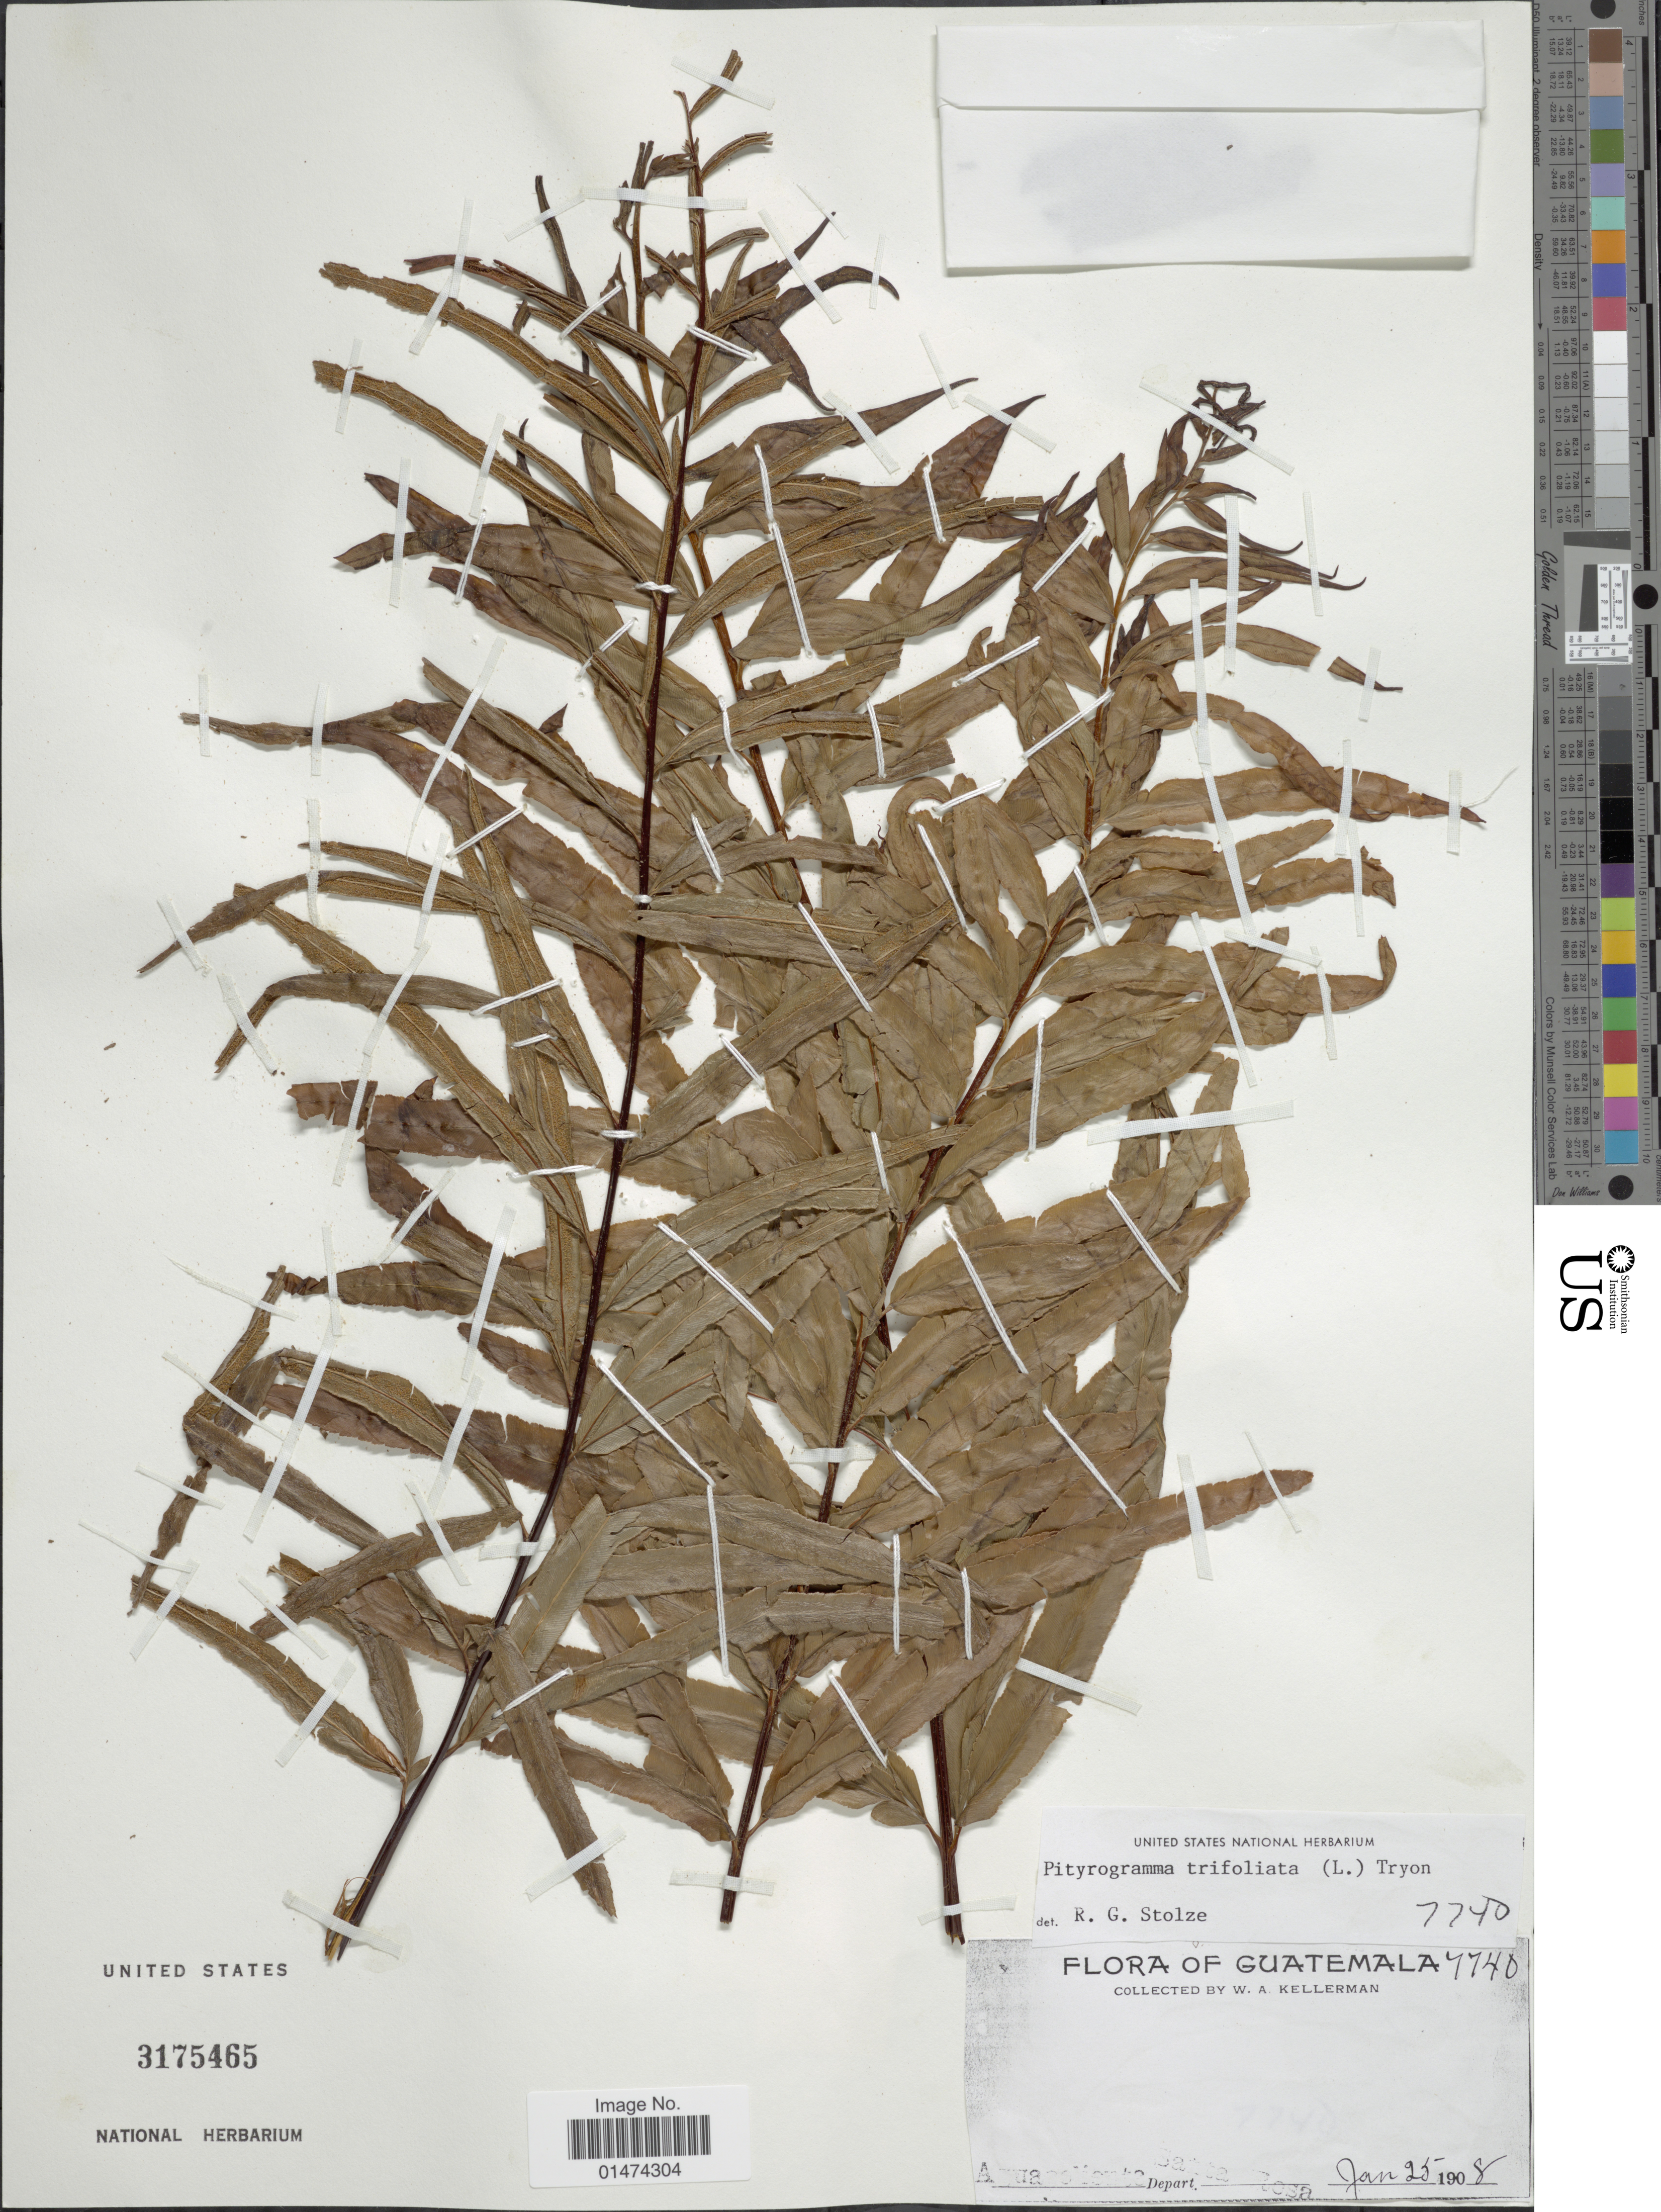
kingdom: Plantae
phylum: Tracheophyta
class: Polypodiopsida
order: Polypodiales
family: Pteridaceae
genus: Pityrogramma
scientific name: Pityrogramma trifoliata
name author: (L.) R.M. Tryon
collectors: W. Kellerman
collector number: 7740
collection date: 1908-01-25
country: Guatemala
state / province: Guatemala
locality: Flora of Guatemala, [illegible text]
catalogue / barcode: US 3175465